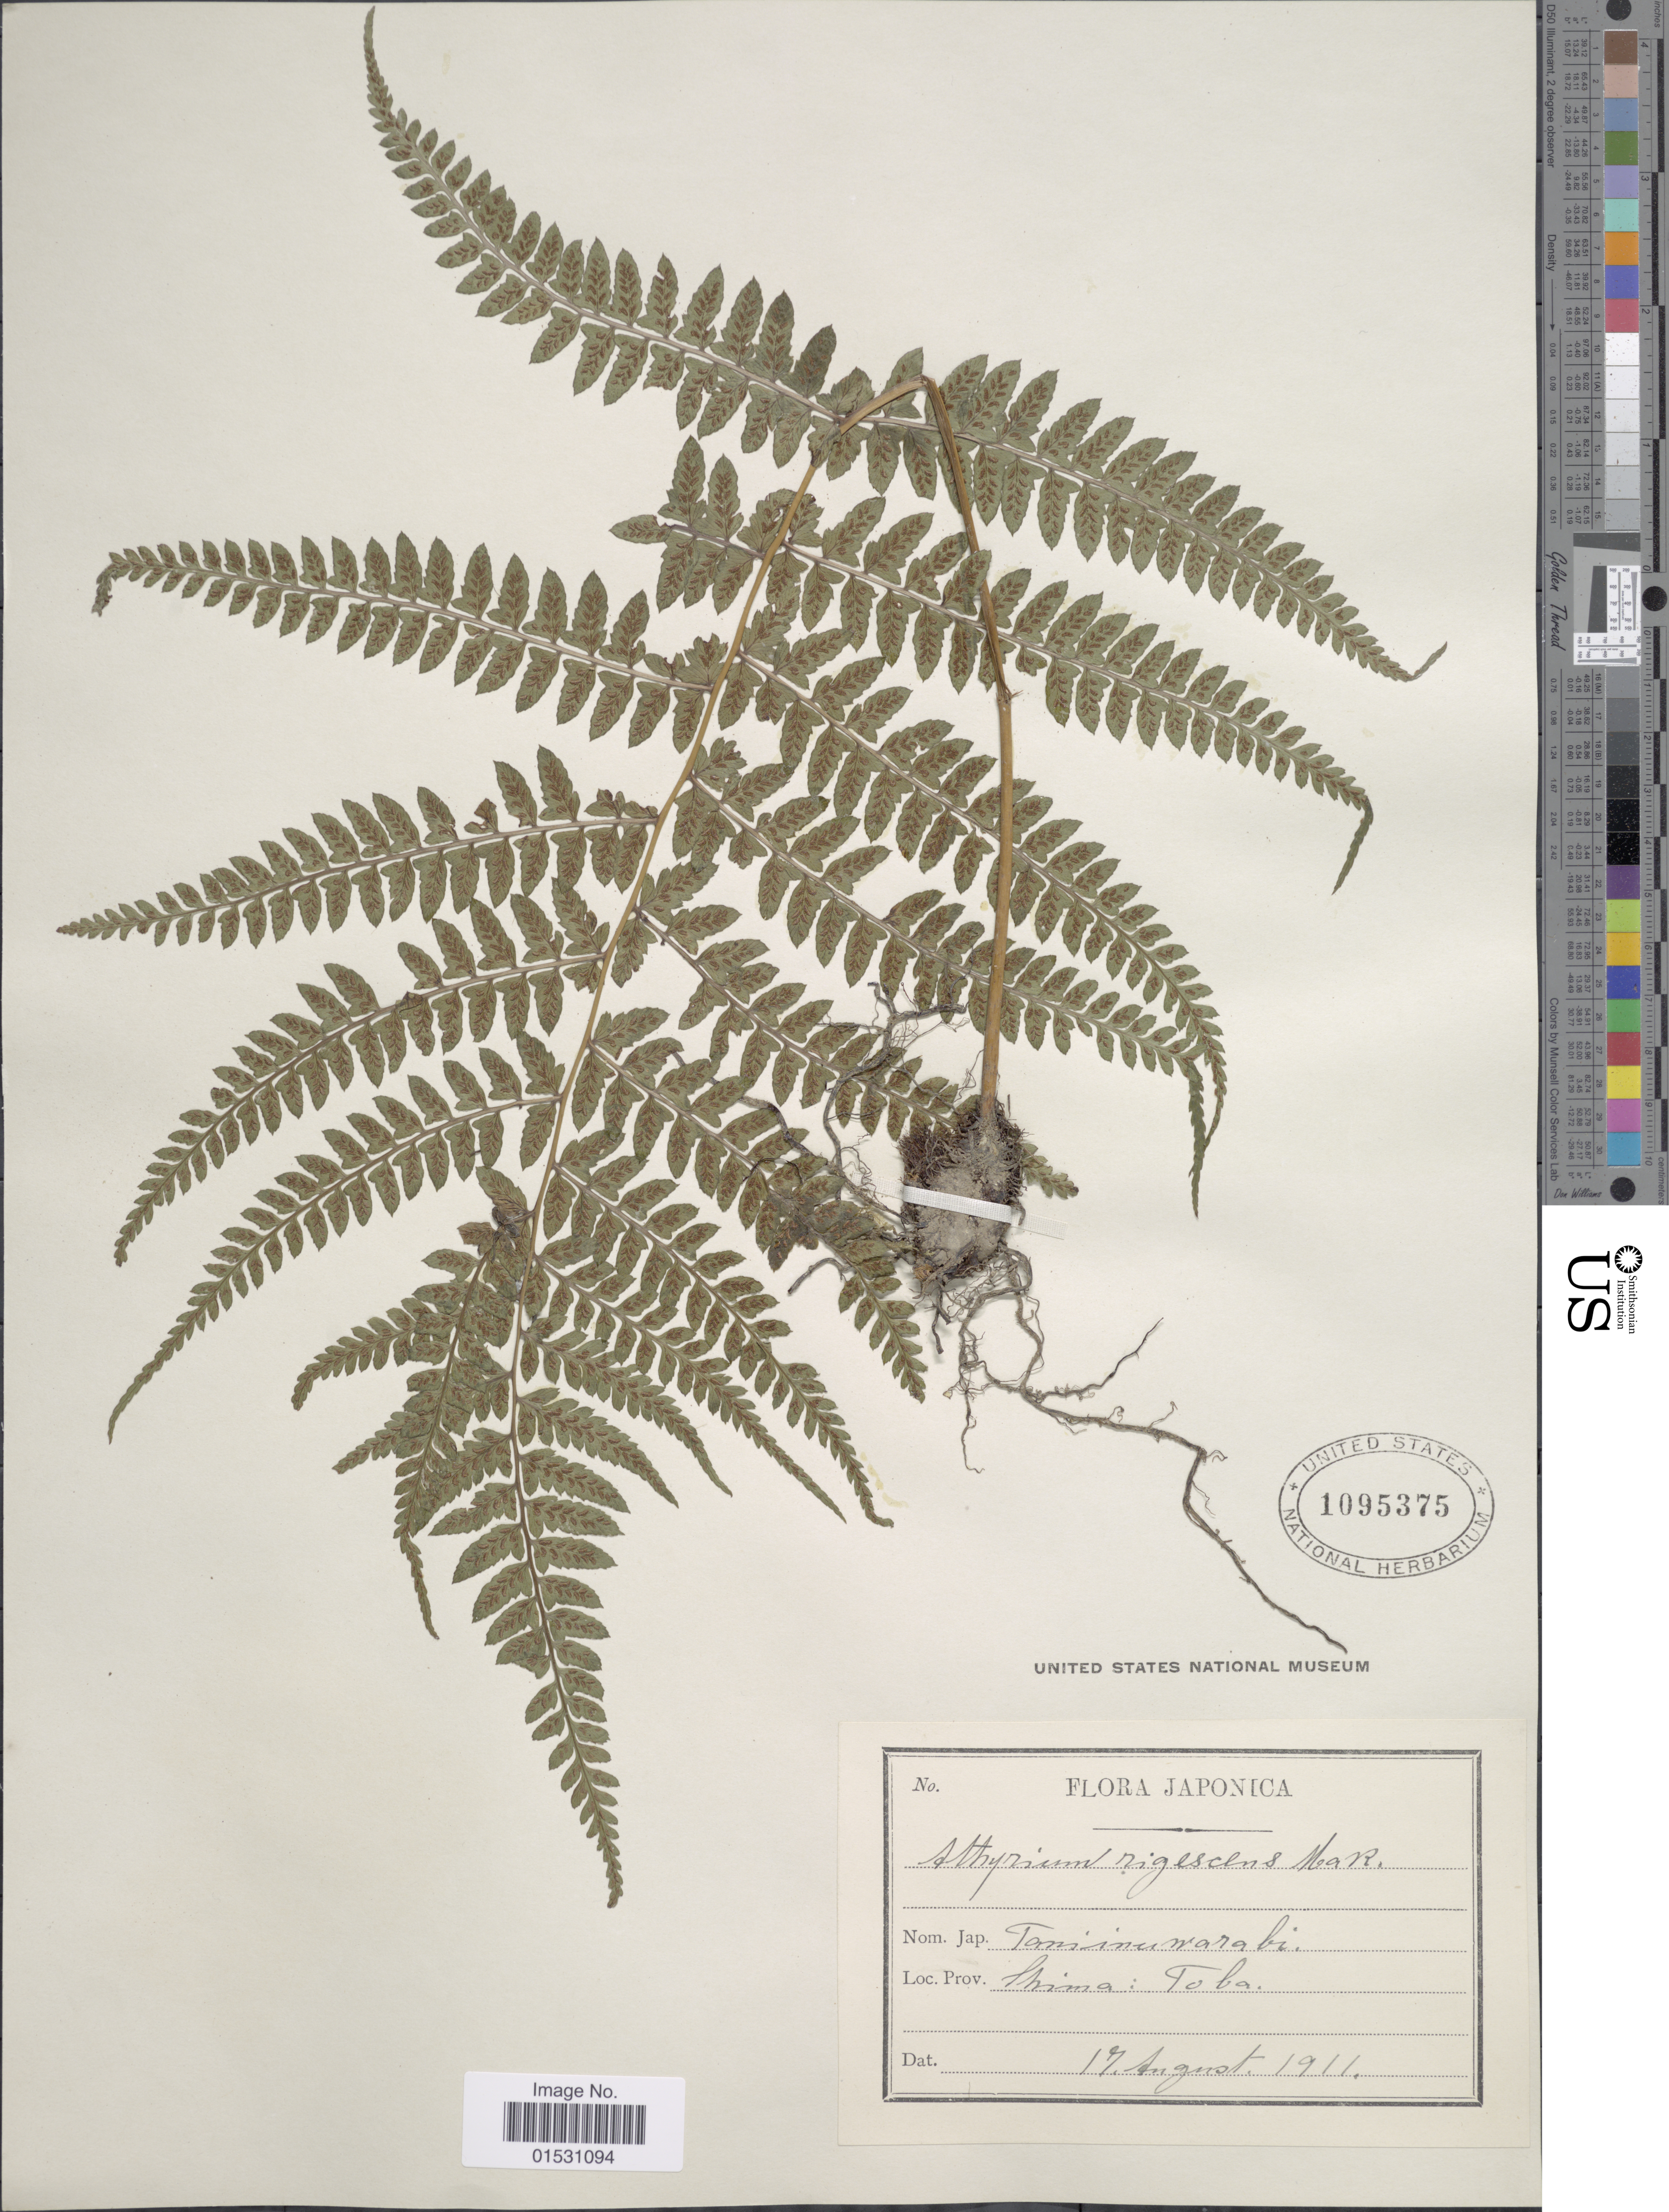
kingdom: Plantae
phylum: Tracheophyta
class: Polypodiopsida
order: Polypodiales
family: Athyriaceae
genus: Athyrium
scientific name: Athyrium rigescens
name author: Makino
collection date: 1911-08-17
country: Japan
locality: Japonica. Strima: Toba.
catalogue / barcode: US 1095375